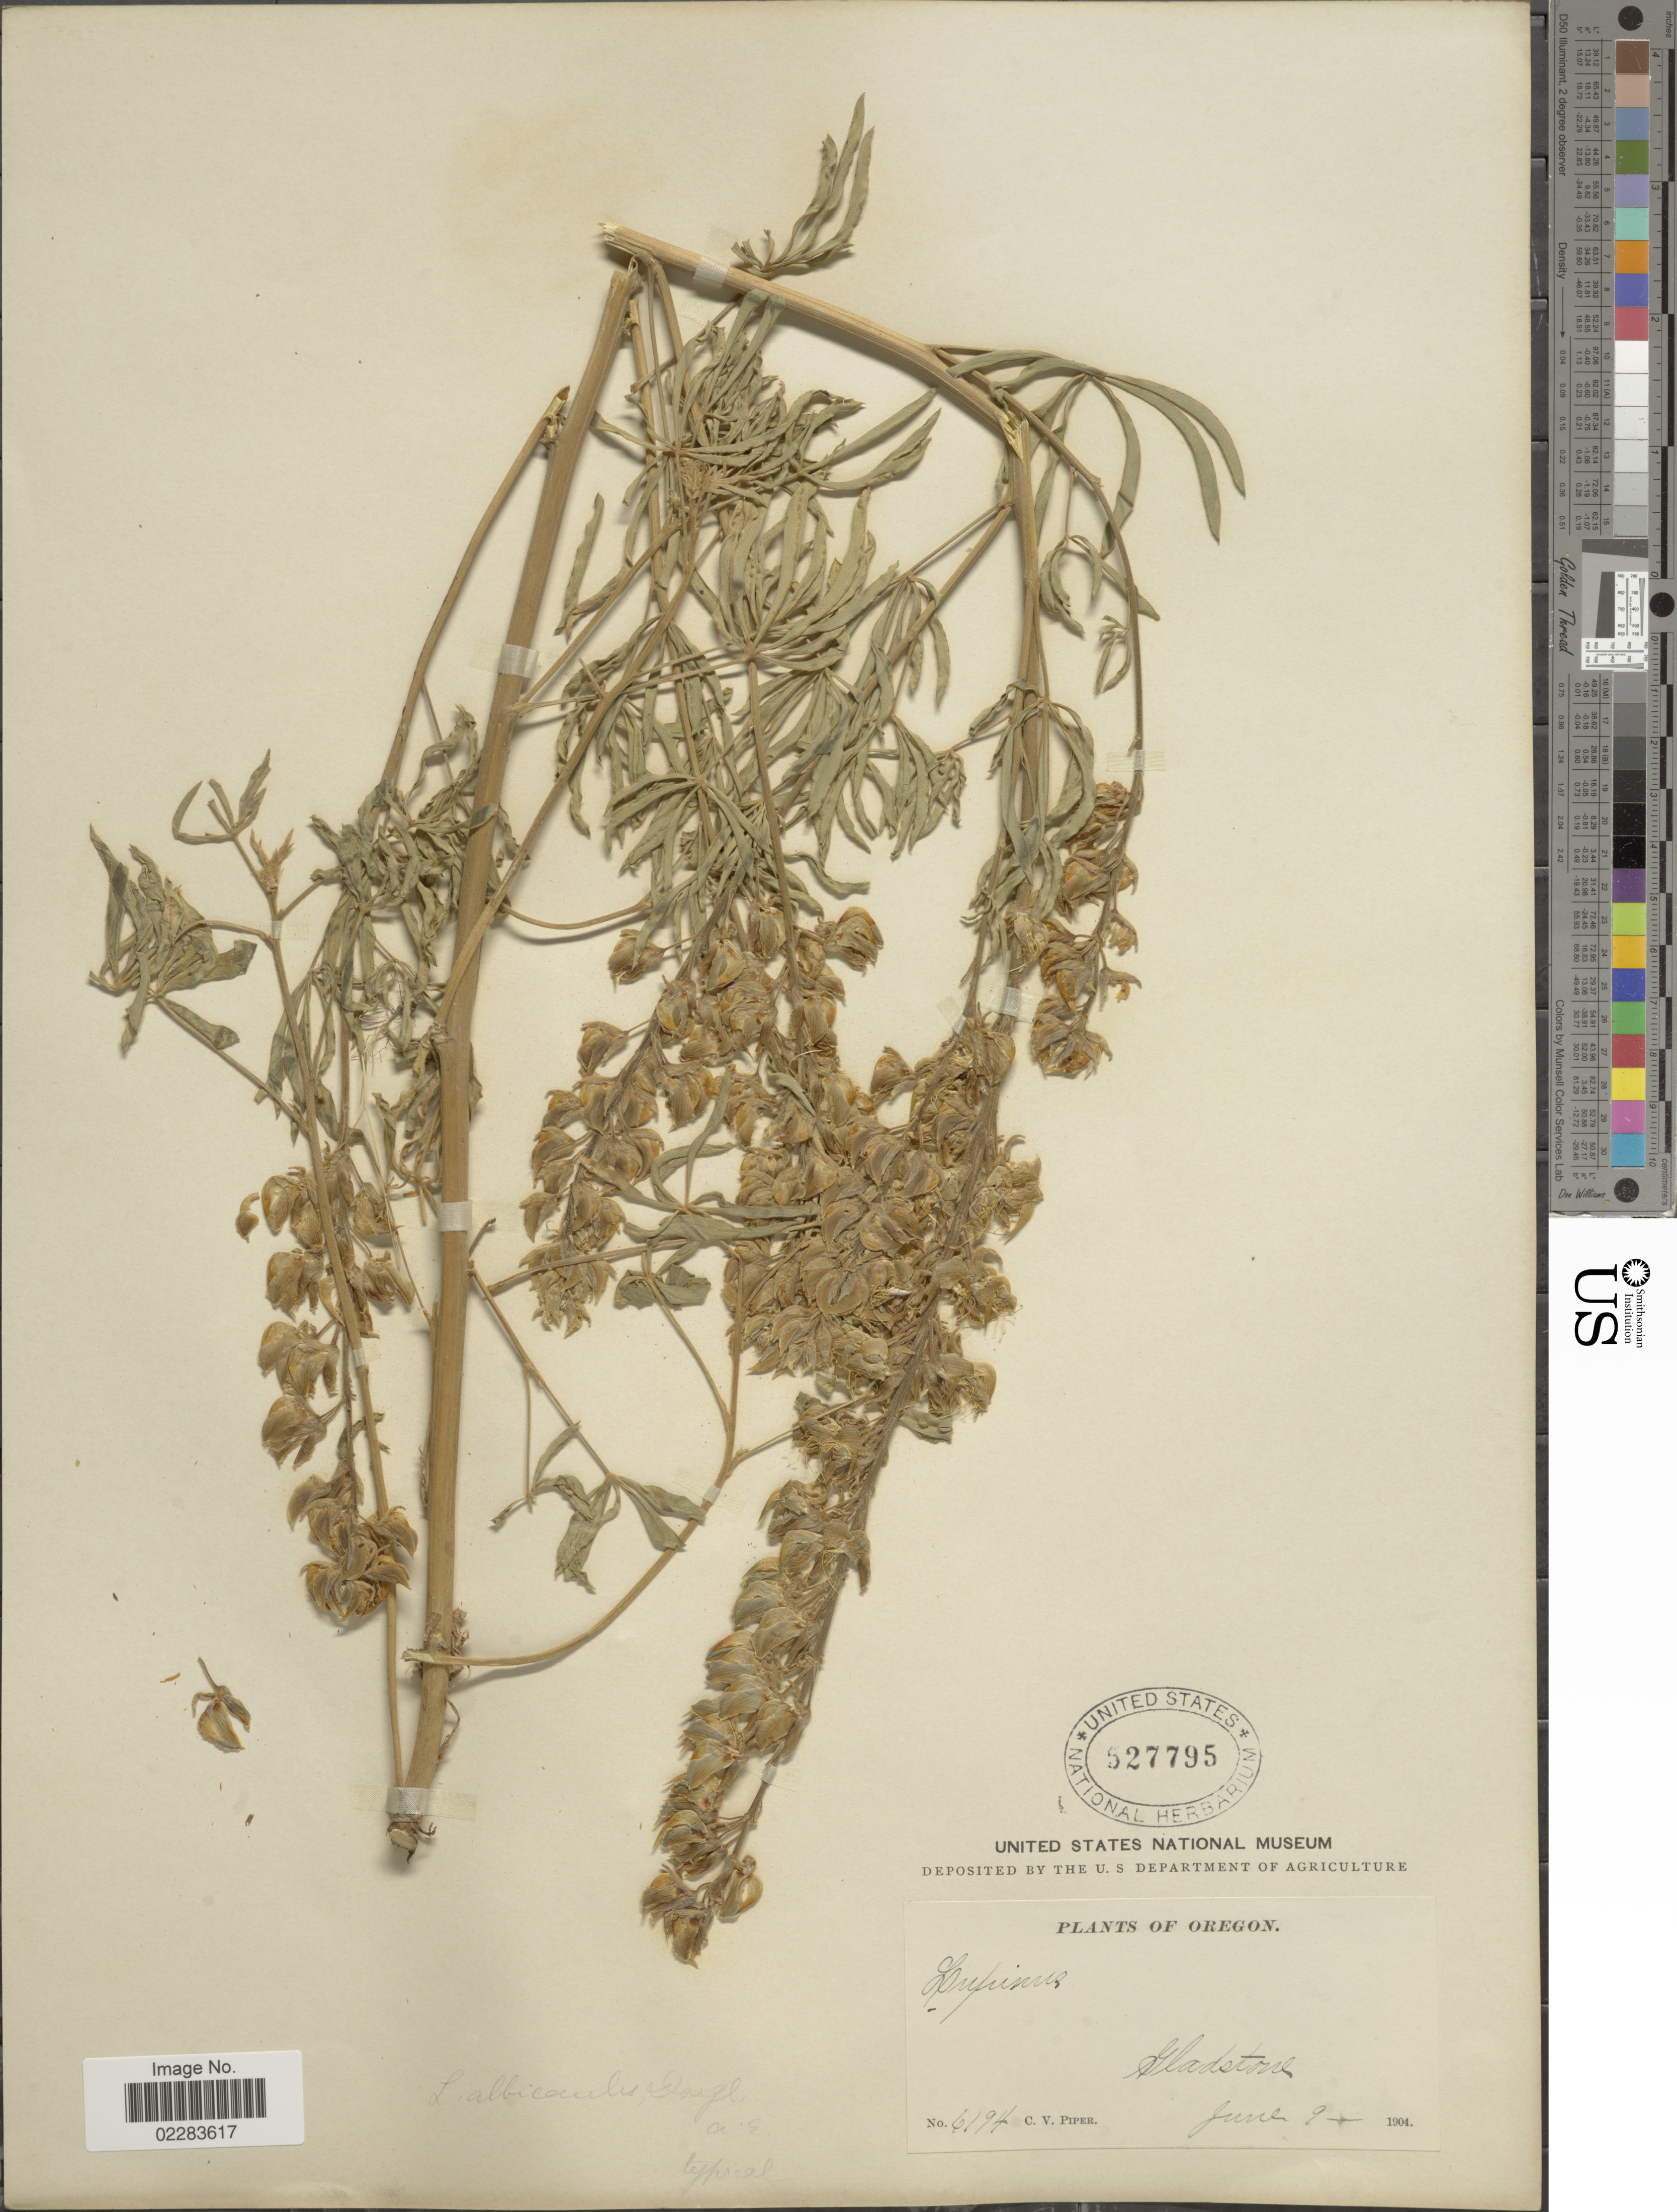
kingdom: Plantae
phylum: Tracheophyta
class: Magnoliopsida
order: Fabales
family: Fabaceae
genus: Lupinus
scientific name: Lupinus albicaulis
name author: Douglas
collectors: C. V. Piper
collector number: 6194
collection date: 1904-06-09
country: United States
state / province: Oregon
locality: Gladstone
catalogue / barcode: US 527795